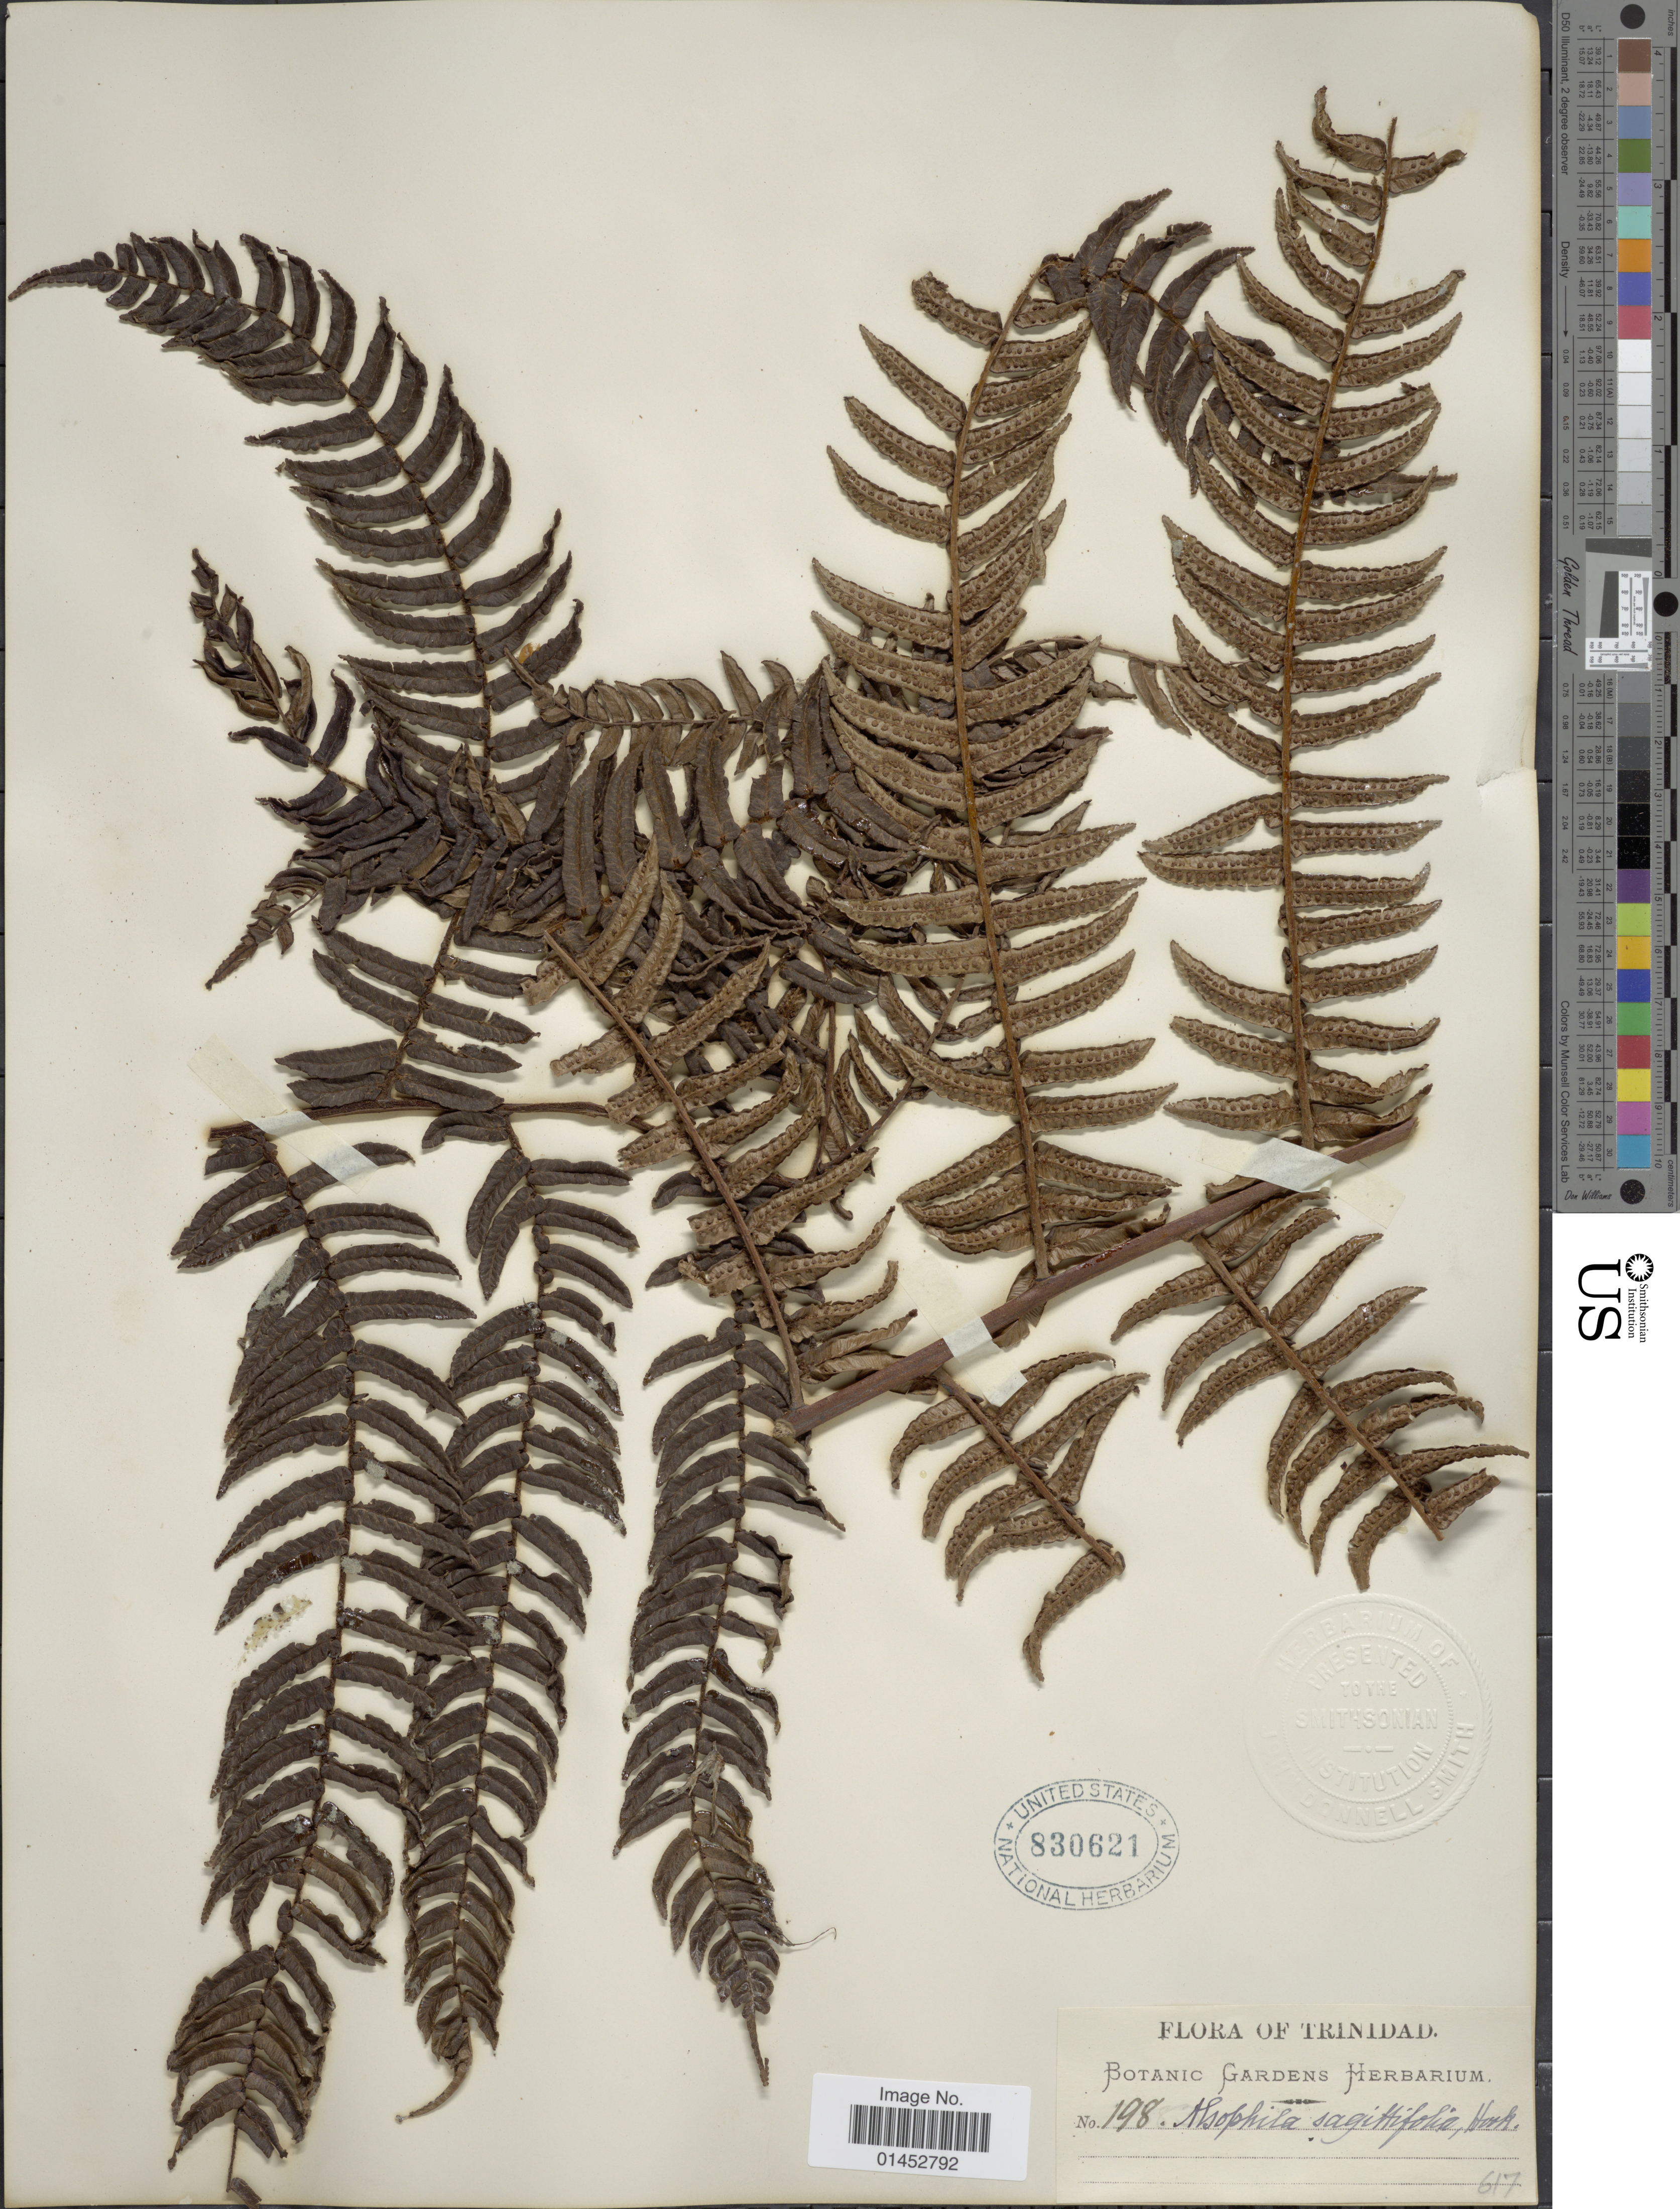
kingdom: Plantae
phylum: Tracheophyta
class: Polypodiopsida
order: Cyatheales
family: Cyatheaceae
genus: Cyathea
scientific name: Cyathea sagittifolia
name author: (Hook.) Domin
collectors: Botanic Gardens Herbarium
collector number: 198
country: Trinidad and Tobago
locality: Trinidad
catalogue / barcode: US 830621